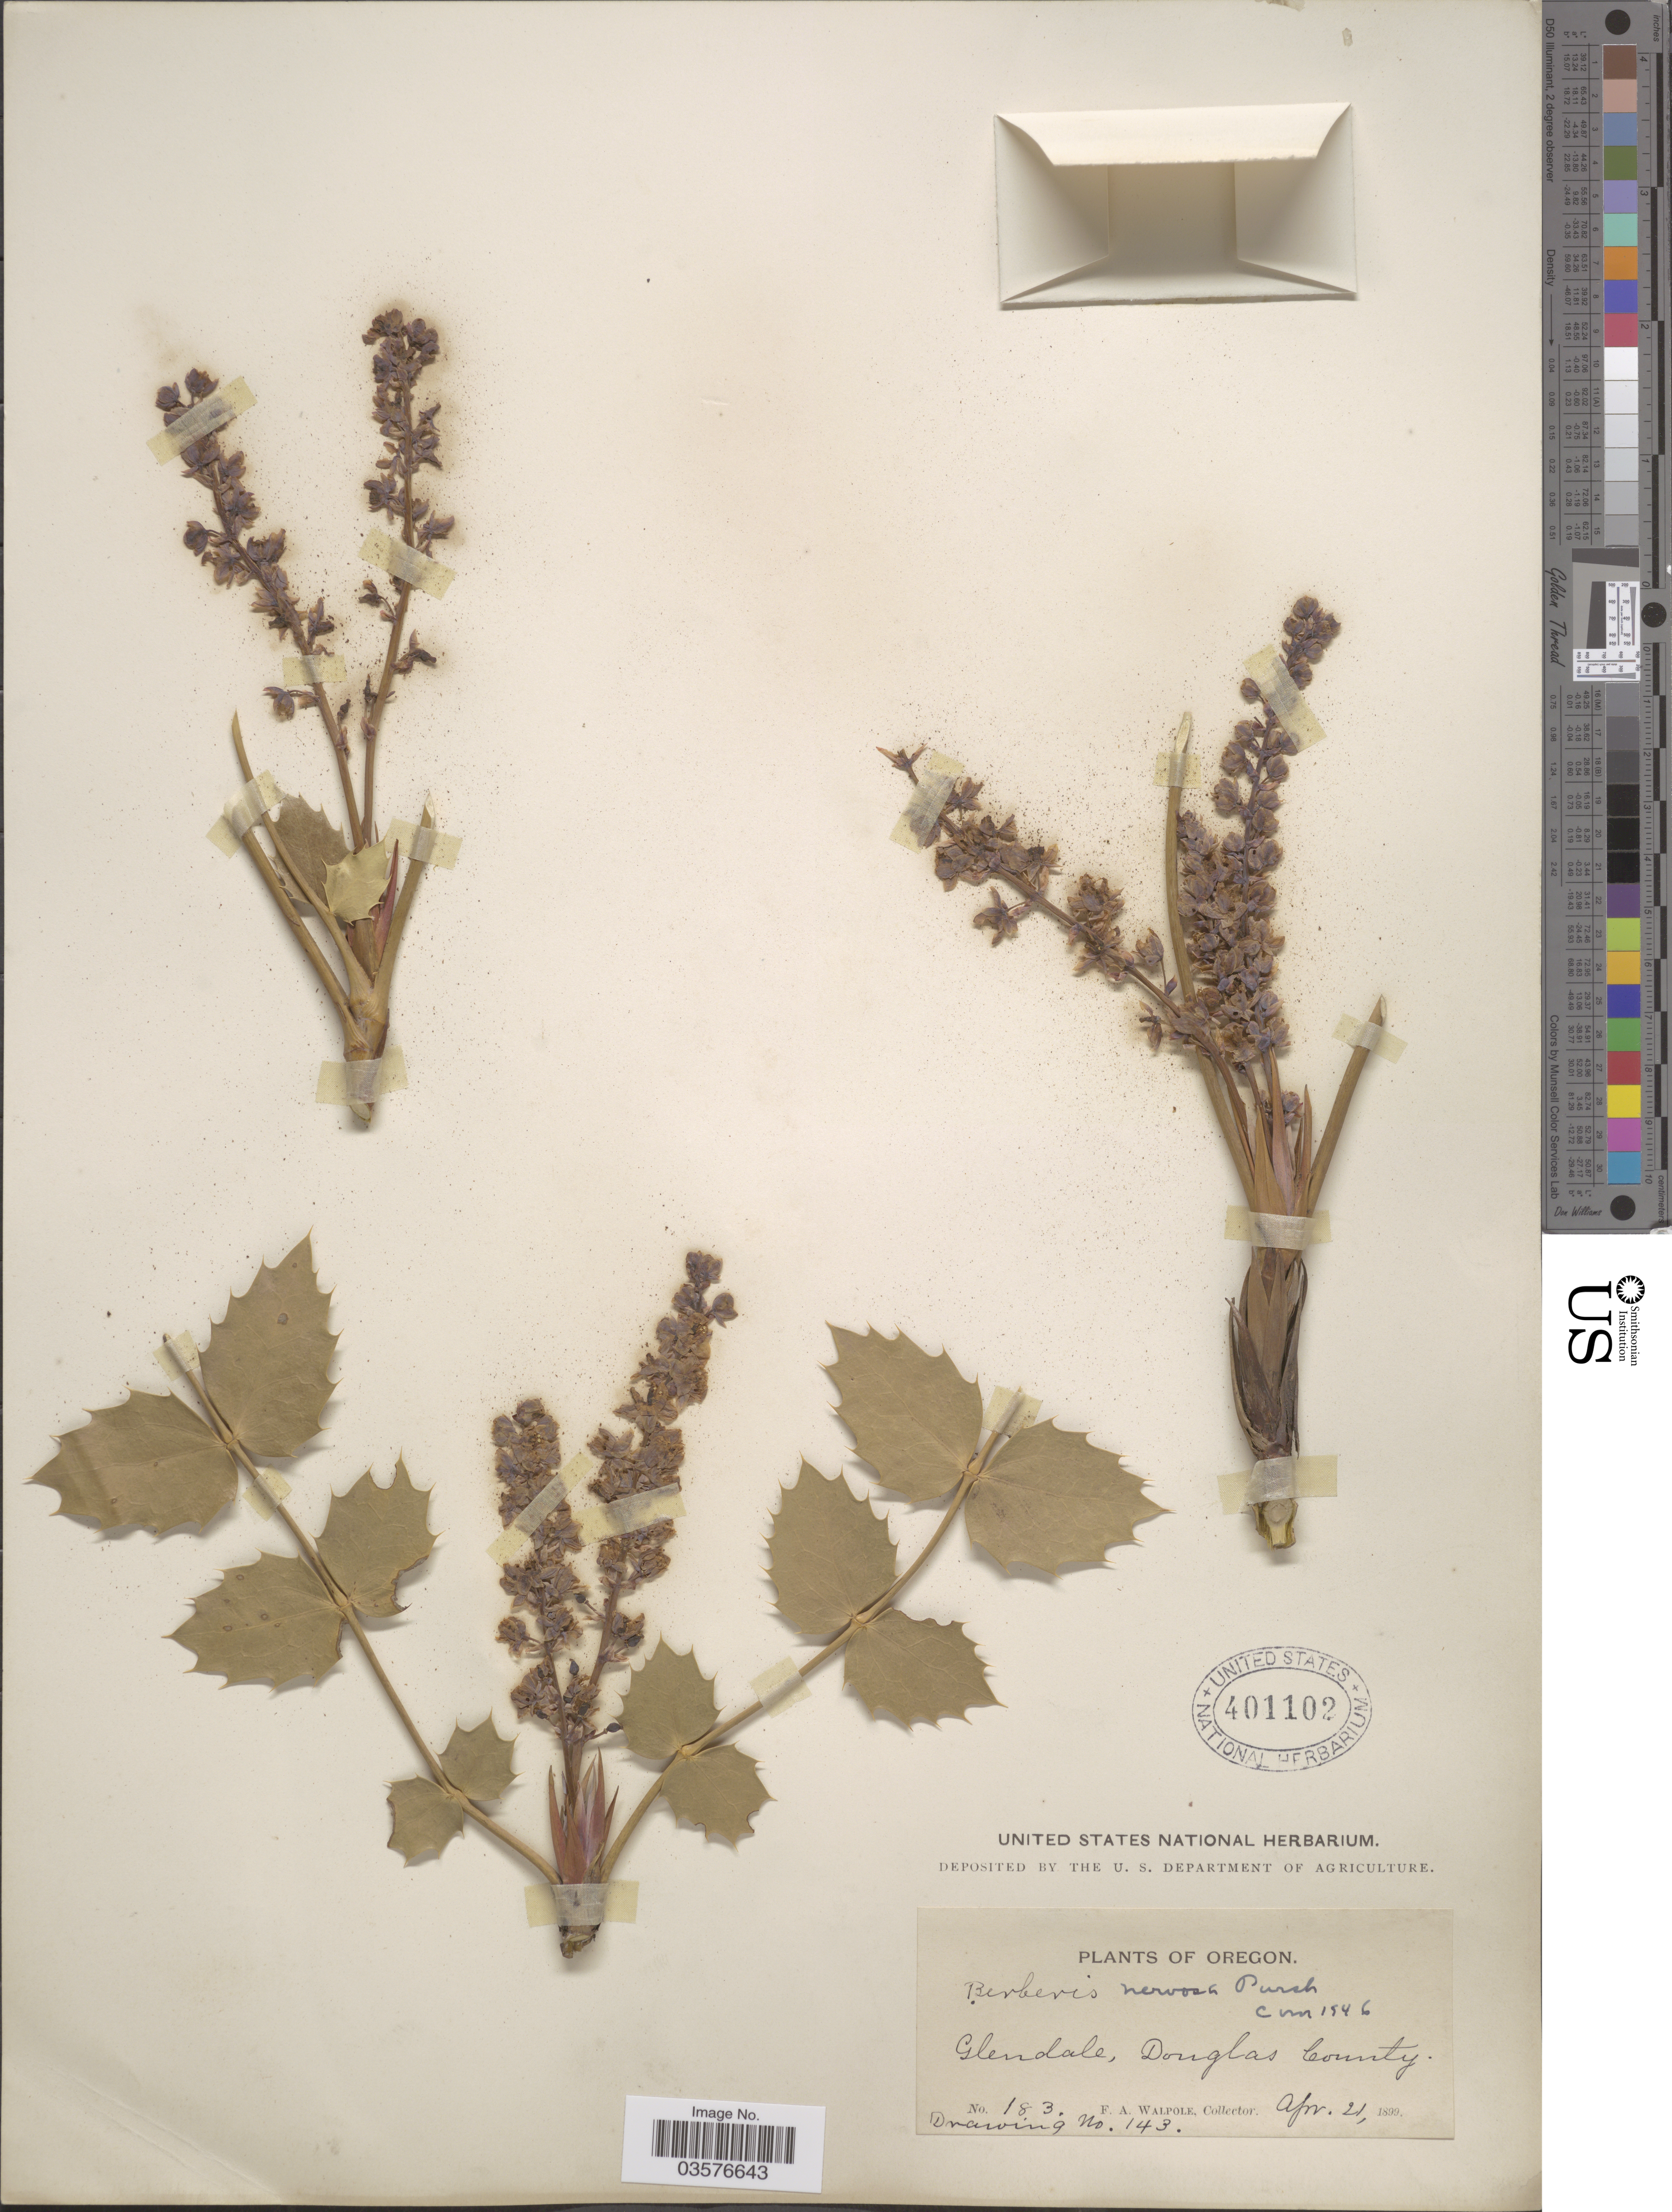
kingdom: Plantae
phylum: Tracheophyta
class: Magnoliopsida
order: Ranunculales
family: Berberidaceae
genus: Mahonia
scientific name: Mahonia nervosa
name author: (Pursh) Nutt.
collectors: F. Walpole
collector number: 183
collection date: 1899-04-21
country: United States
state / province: Oregon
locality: Glendale, Douglas County.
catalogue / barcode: US 401102